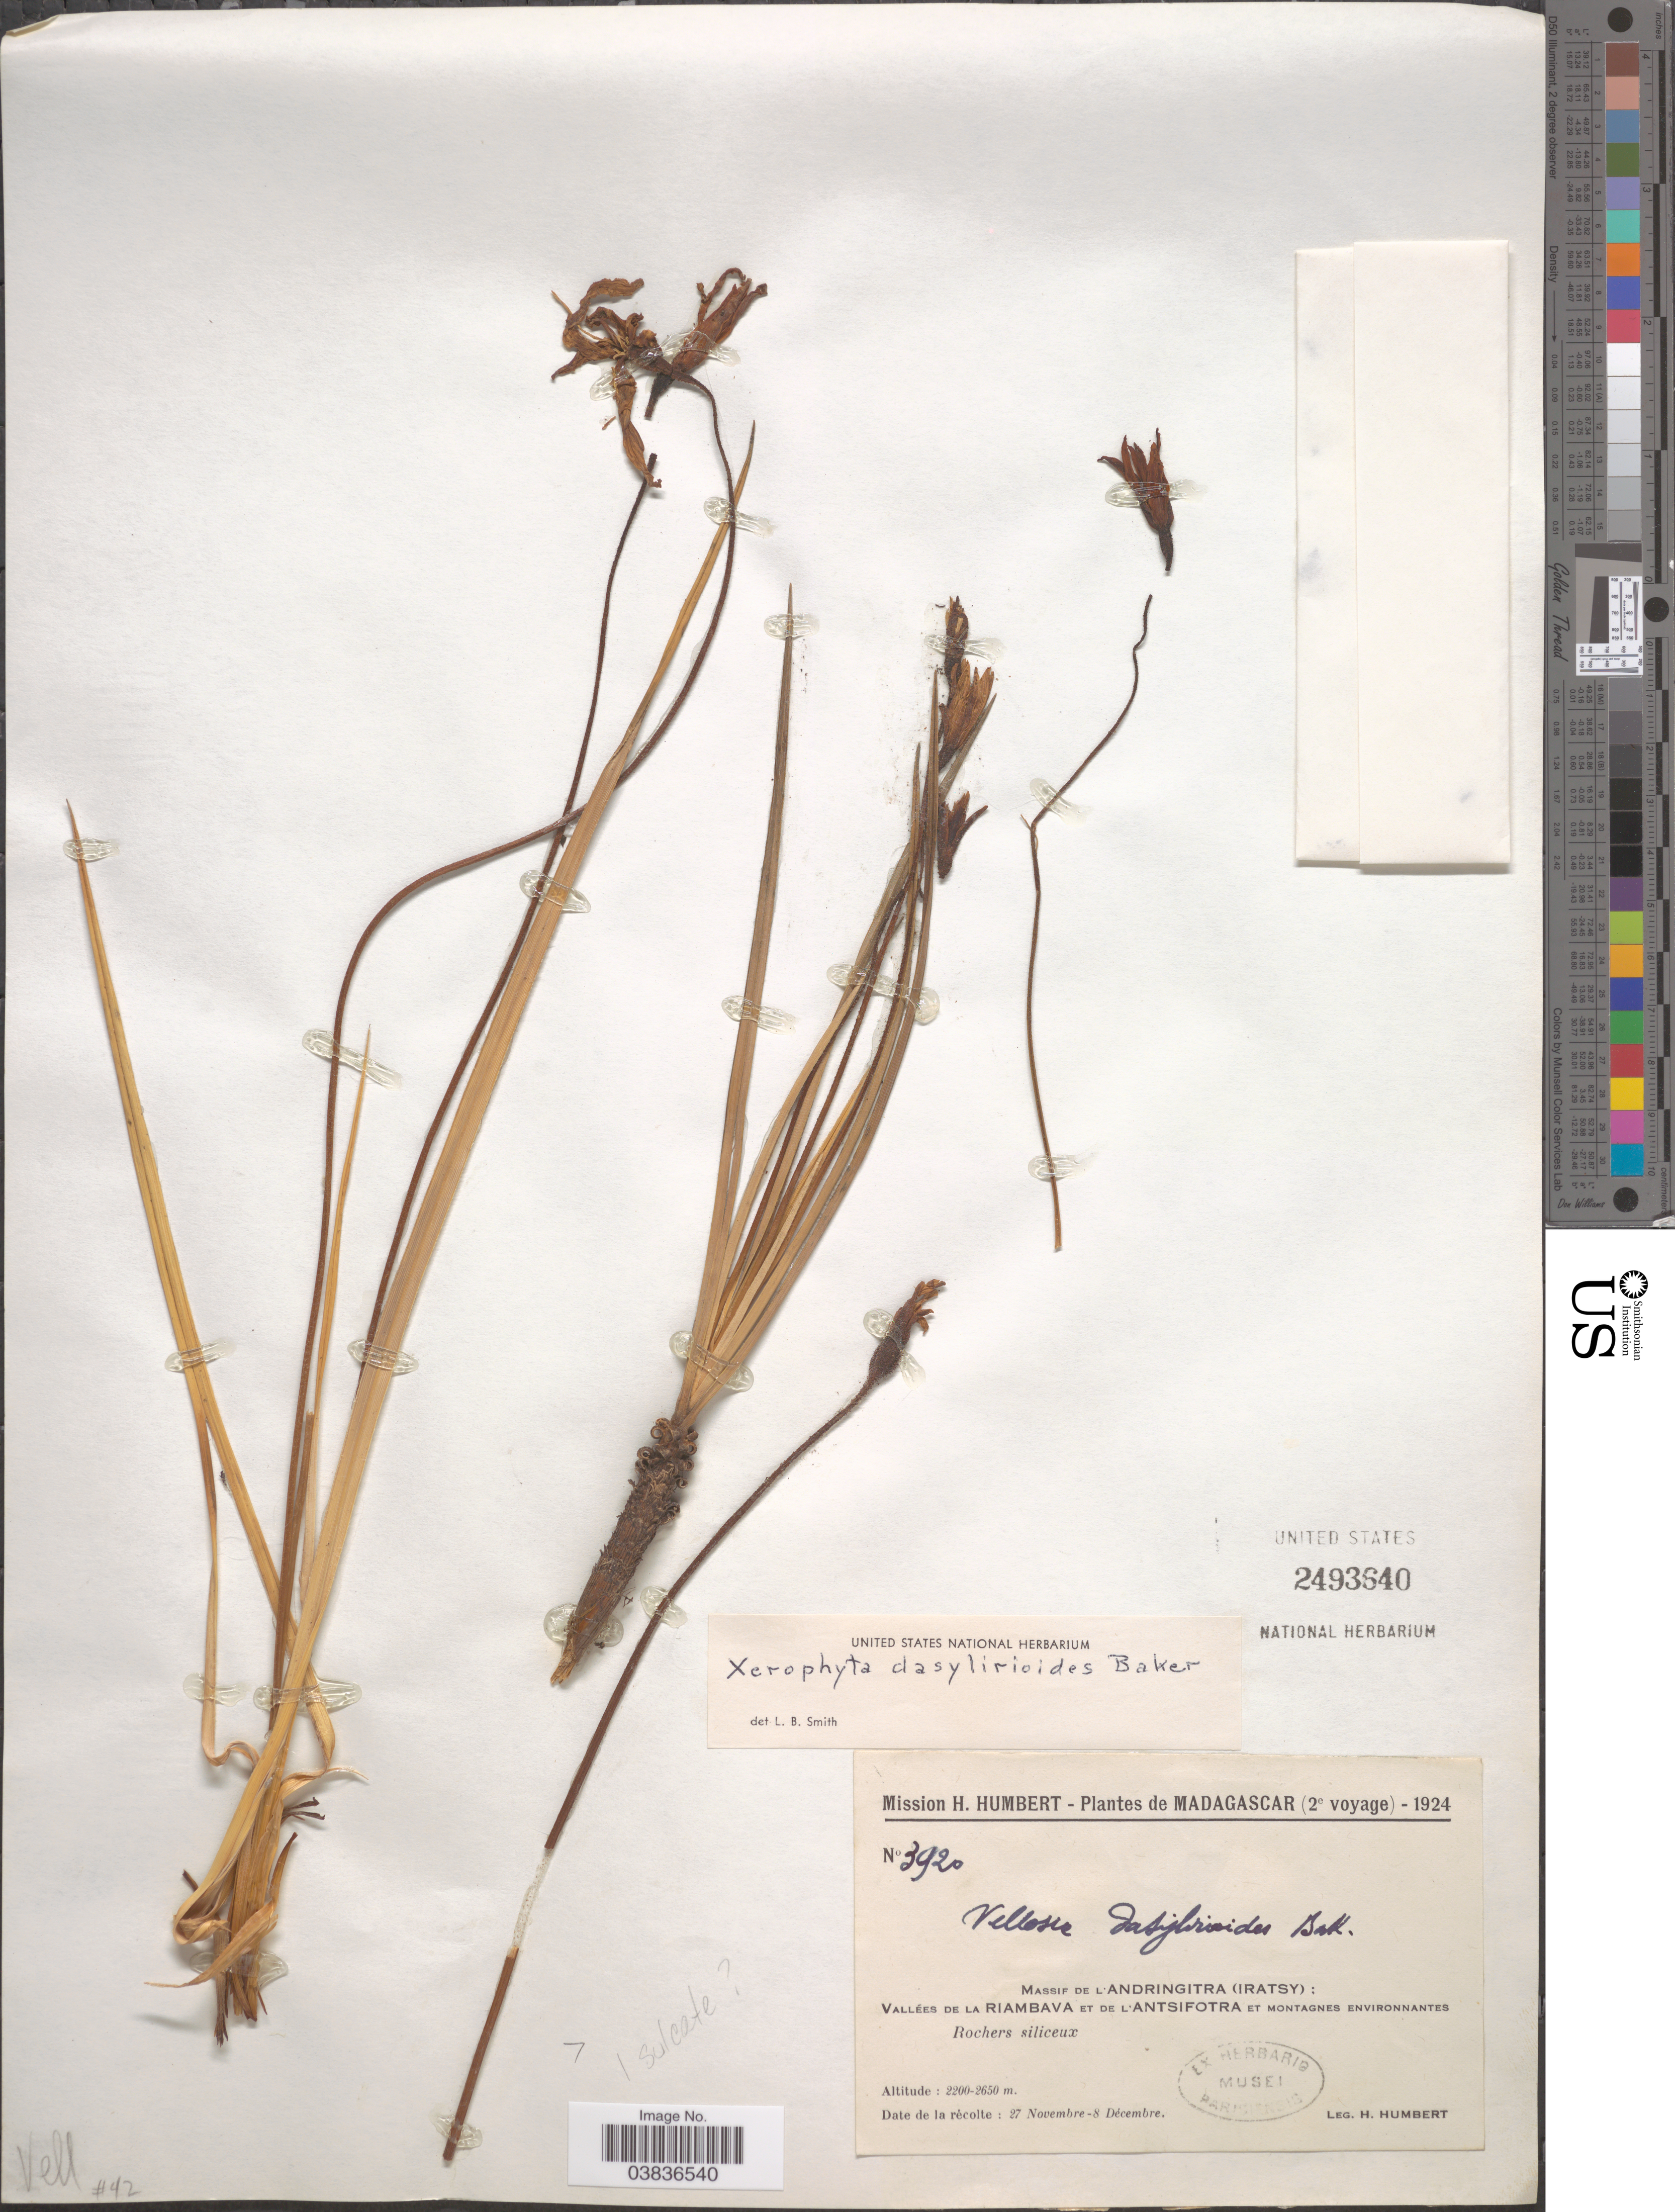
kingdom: Plantae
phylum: Tracheophyta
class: Liliopsida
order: Pandanales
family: Velloziaceae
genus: Xerophyta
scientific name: Xerophyta dasylirioides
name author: Baker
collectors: H. Humbert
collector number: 3920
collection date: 1924-11-27/1924-12-08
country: Madagascar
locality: Massif de l' Andringitra (Iratsy): Vallées de la Riambava et de L'Antsifotra et montagnes environnantes.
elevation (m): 2200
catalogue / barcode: US 2493640